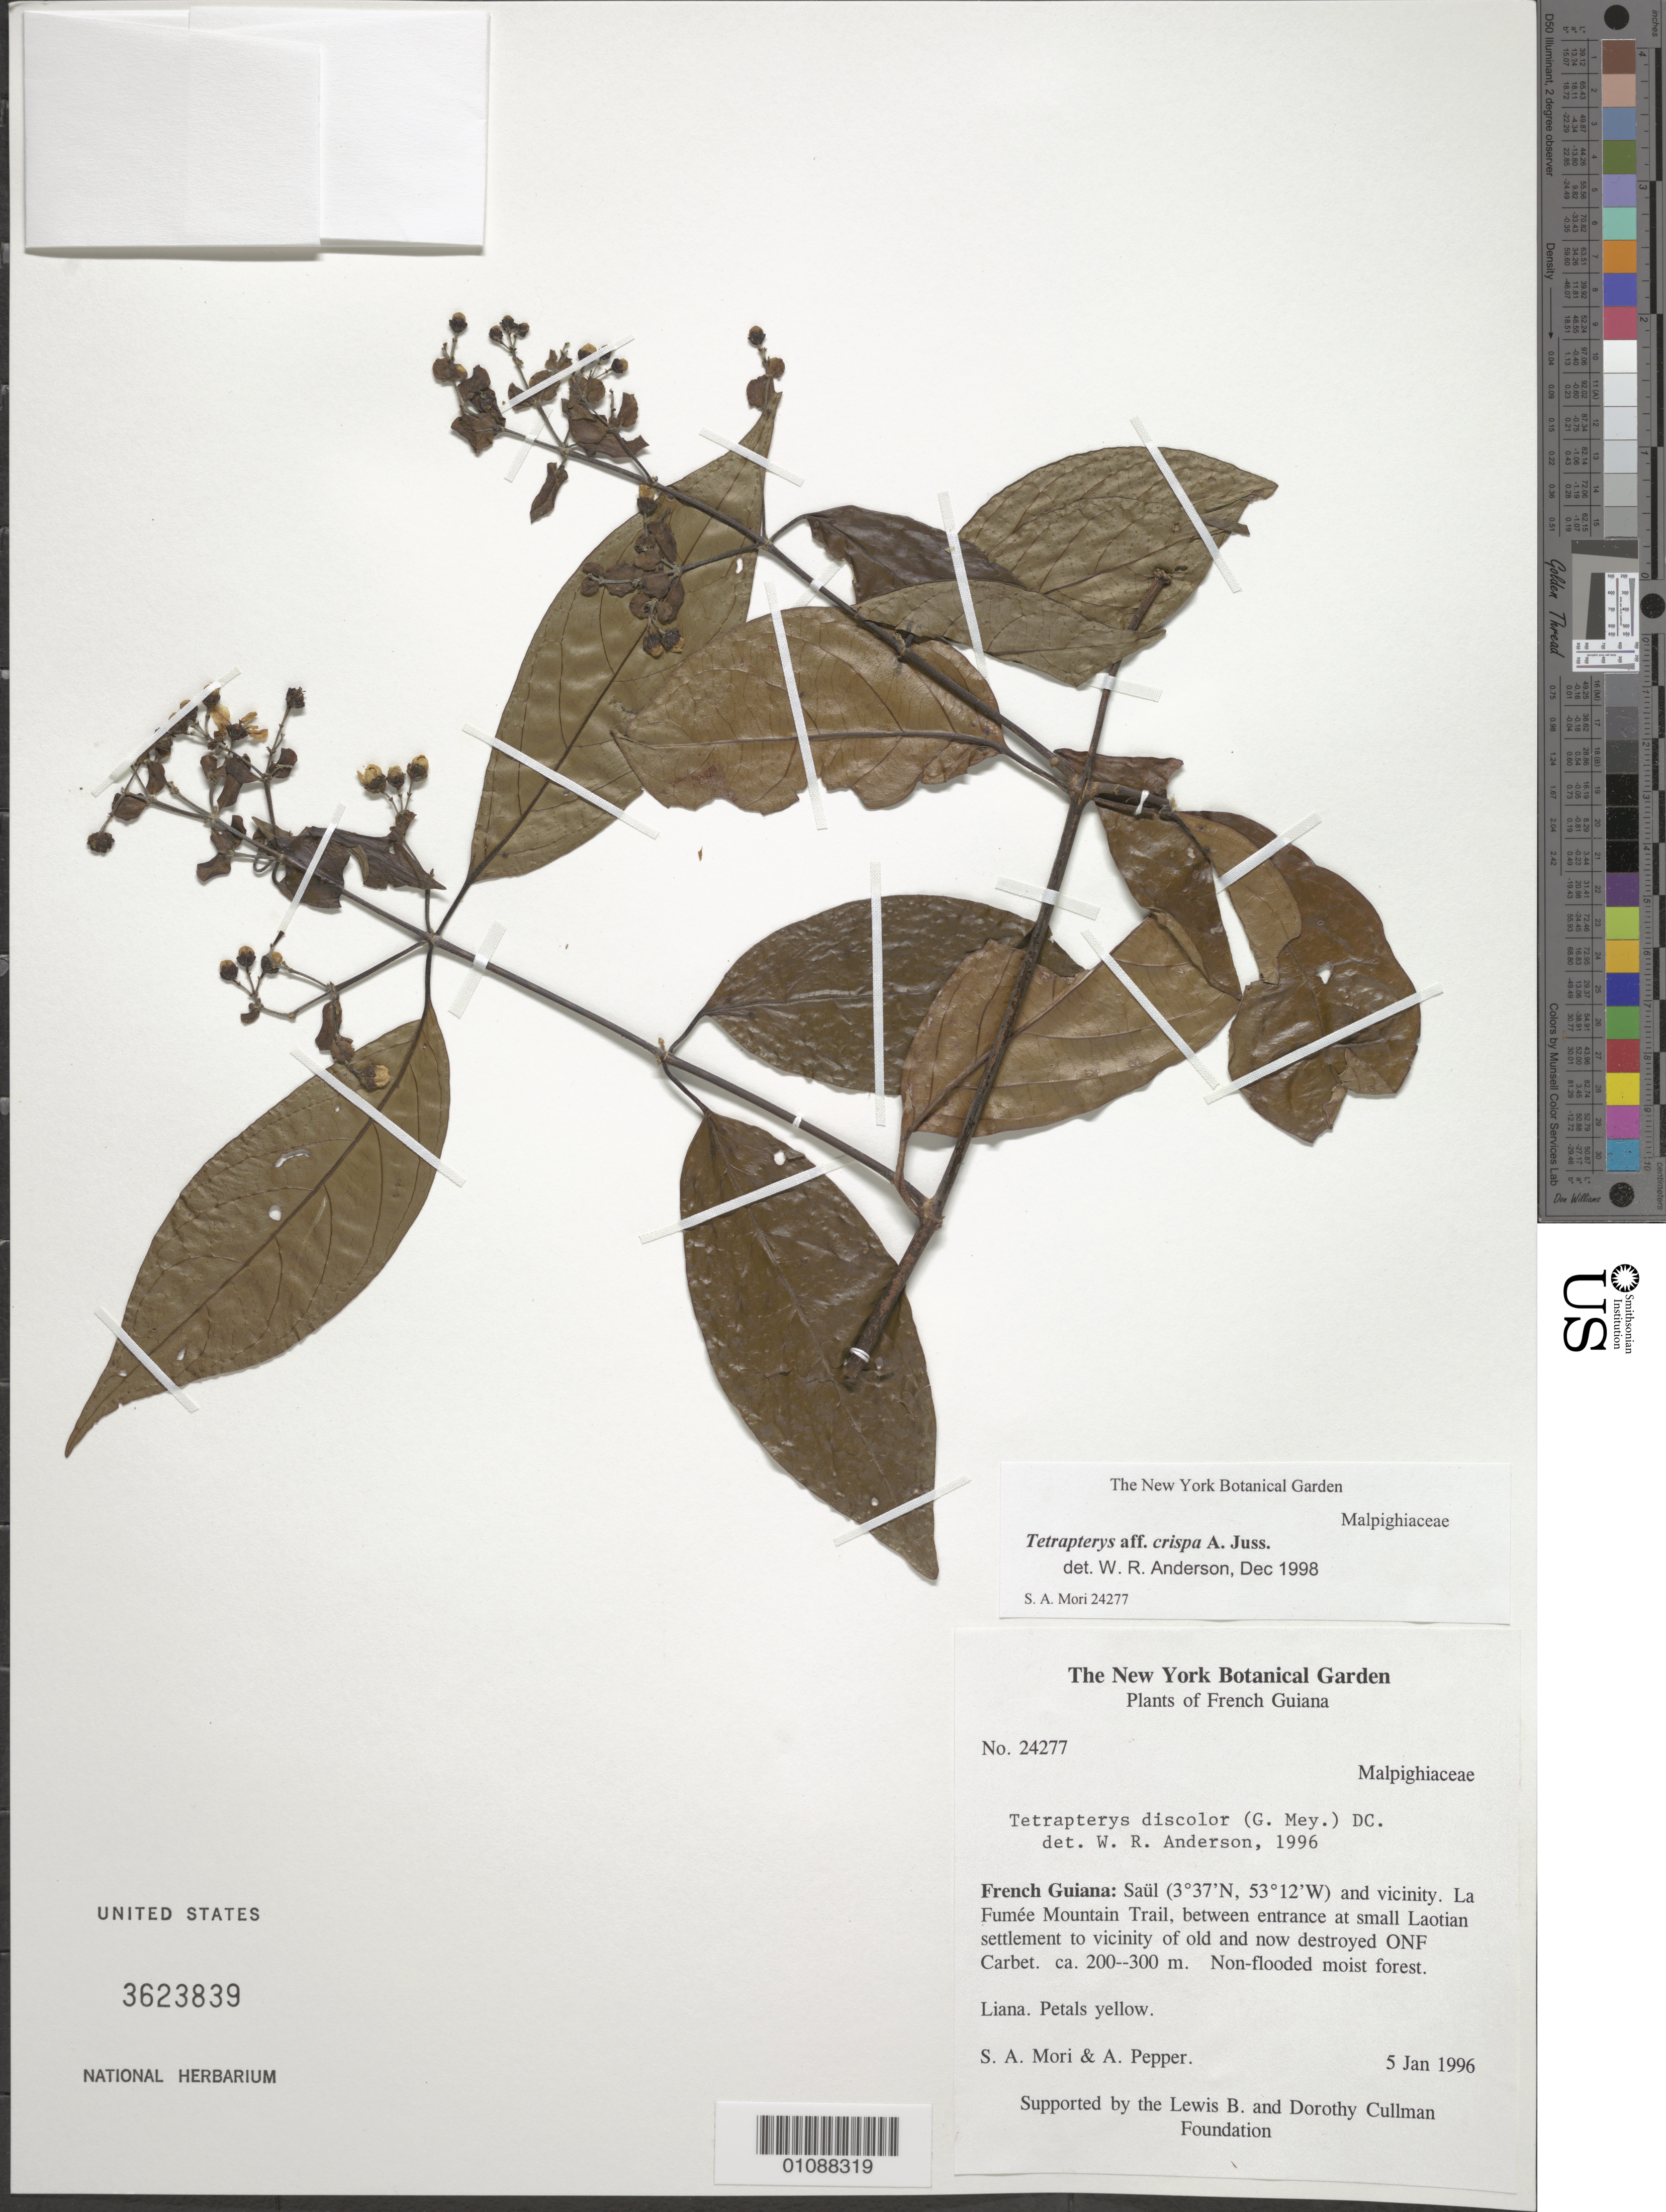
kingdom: Plantae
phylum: Tracheophyta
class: Magnoliopsida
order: Malpighiales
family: Malpighiaceae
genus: Tetrapterys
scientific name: Tetrapterys crispa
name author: A. Juss.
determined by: Anderson, W. R., (MICH), University of Michigan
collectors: S. Mori & A. Pepper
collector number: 24277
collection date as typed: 5-Jan-96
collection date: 1996-01-05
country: French Guiana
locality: Saül and vic., La Fumée Mt. trail, between entrance at small Laotian settlement to vic of old and now destoyed ONF Carbet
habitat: Non-flooded moist forest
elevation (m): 200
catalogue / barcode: US 3623839